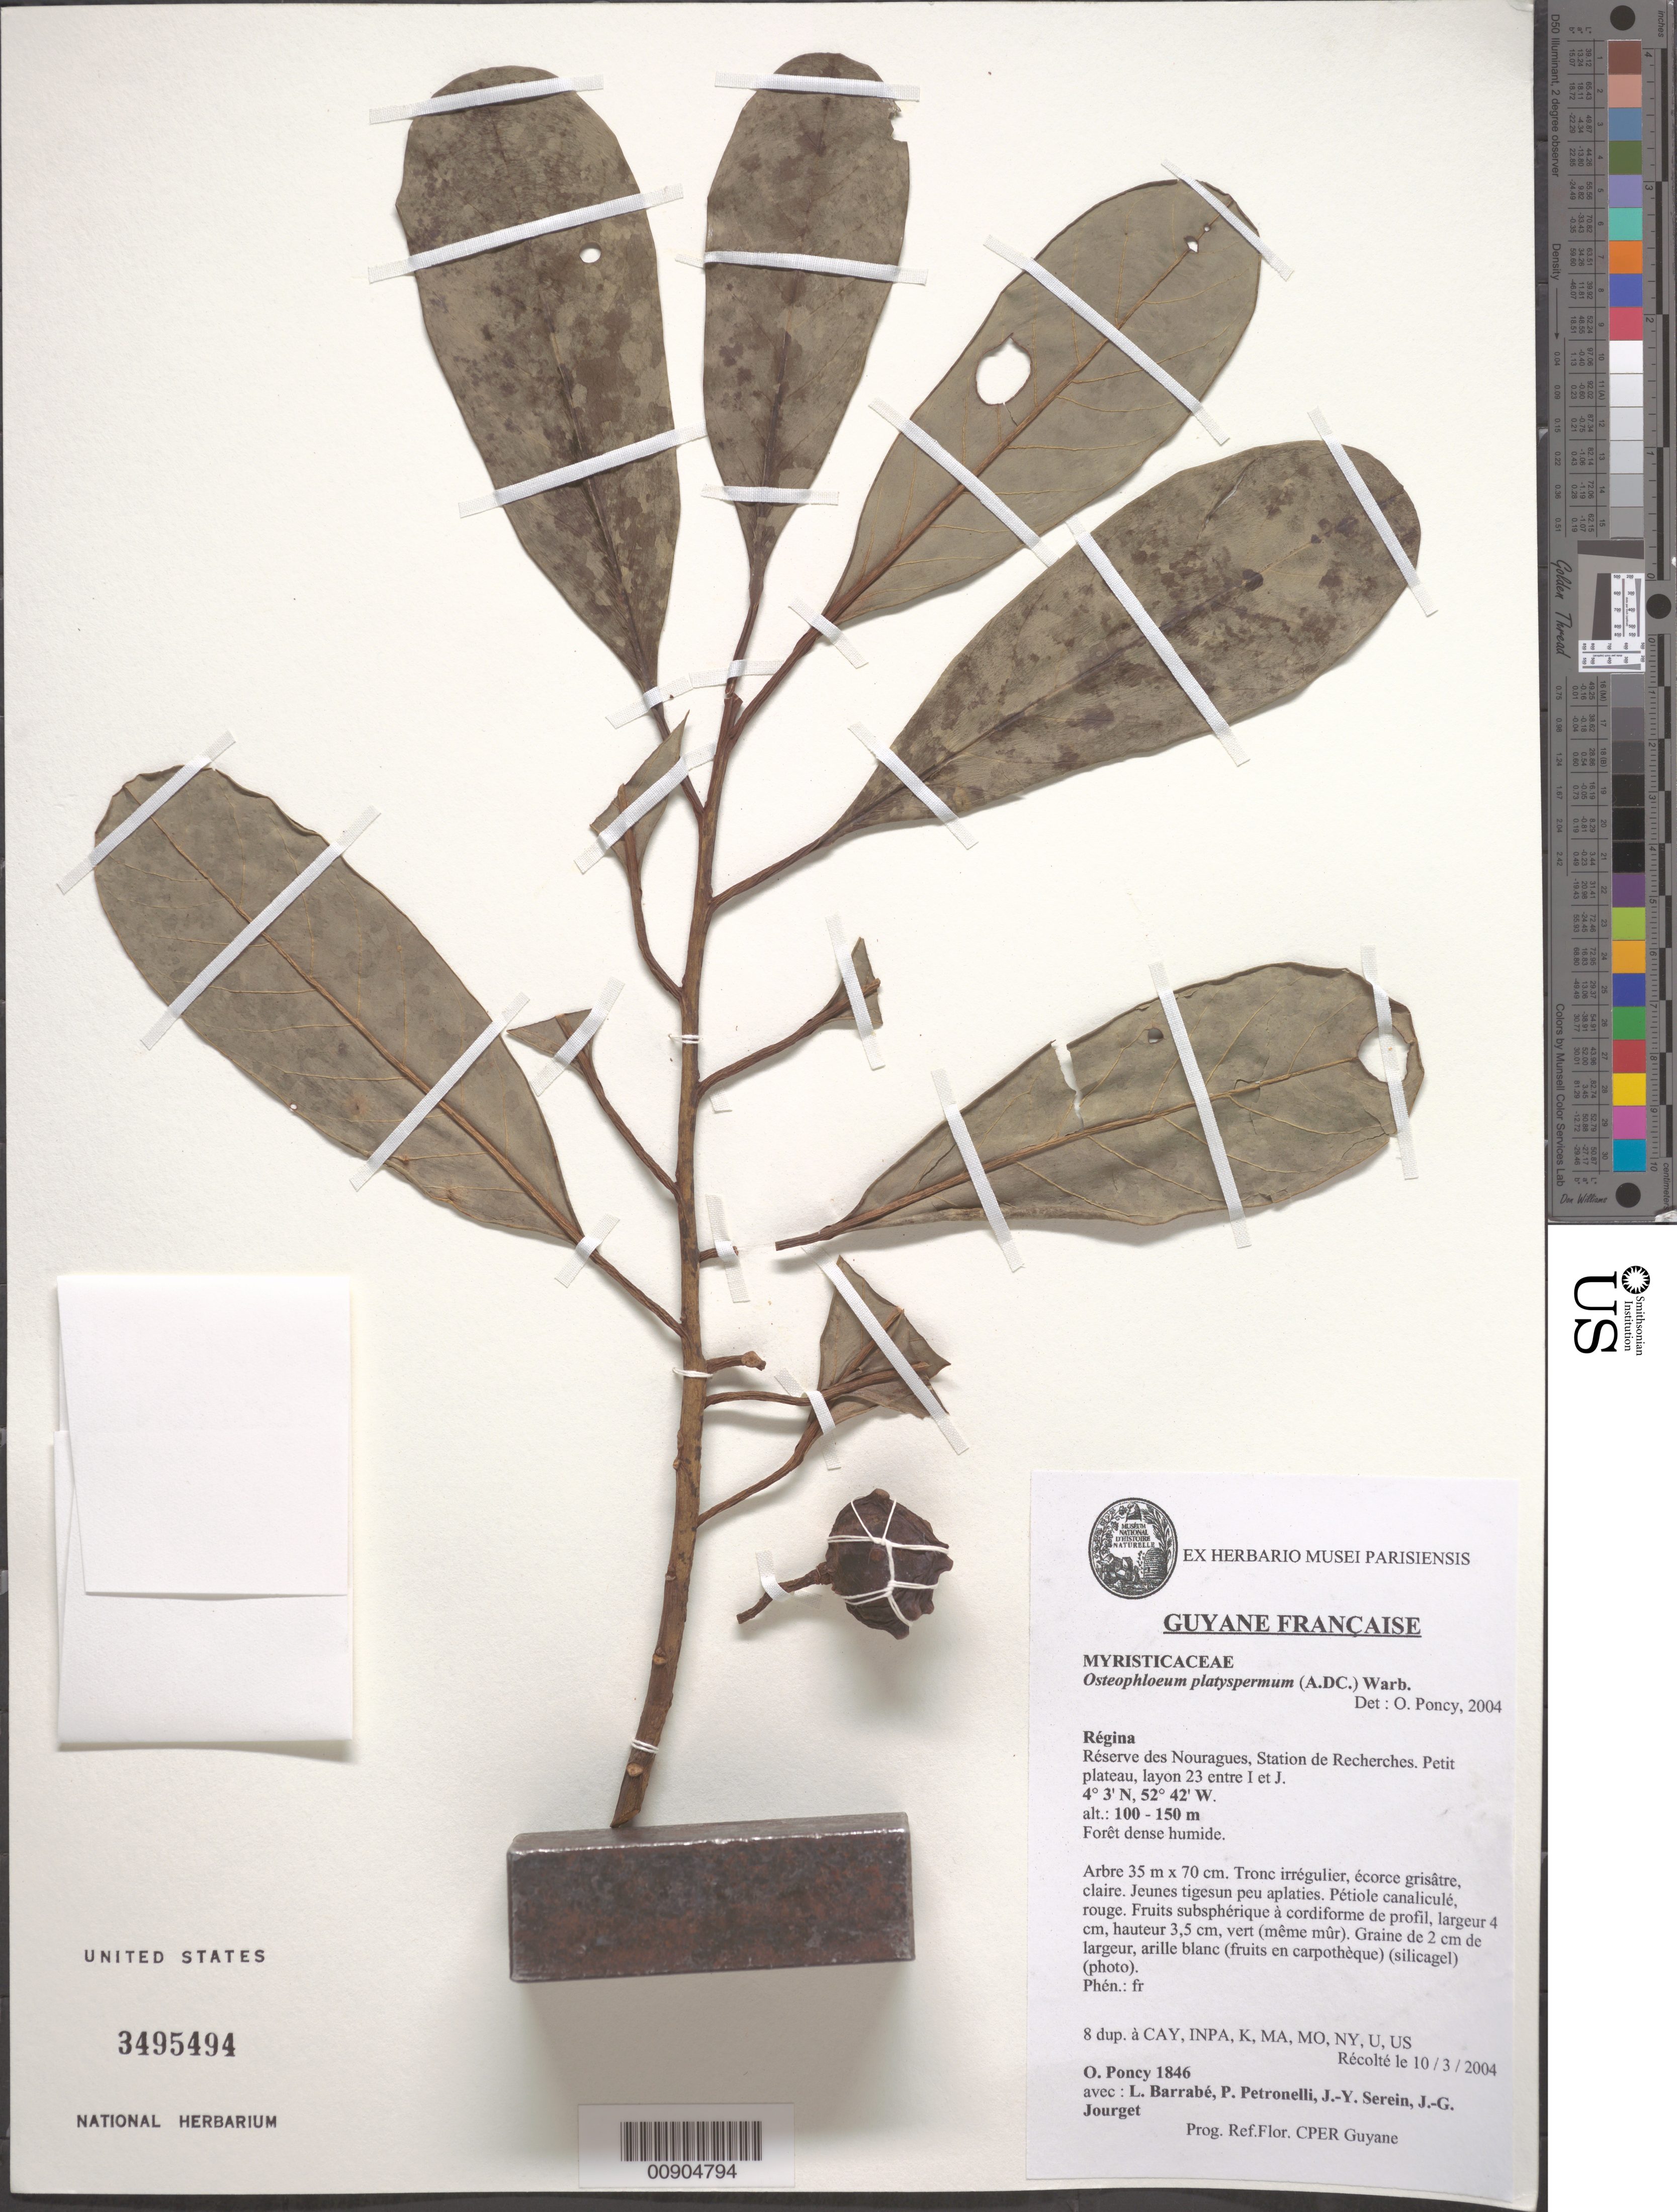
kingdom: Plantae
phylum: Tracheophyta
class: Magnoliopsida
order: Magnoliales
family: Myristicaceae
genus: Osteophloeum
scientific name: Osteophloeum platyspermum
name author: (A. DC.) Warb.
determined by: Poncy, O.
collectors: O. Poncy, L. Barrabé, P. Petronelli, J. Serein & J. Jourget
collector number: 1846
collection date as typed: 10-Mar-04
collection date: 2004-03-10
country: French Guiana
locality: Régina, Réserve des Nouragues, Station de Recherches. Petit plateau, layon 23 entre I et J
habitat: Forêt dense humide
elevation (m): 100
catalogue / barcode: US 3495494